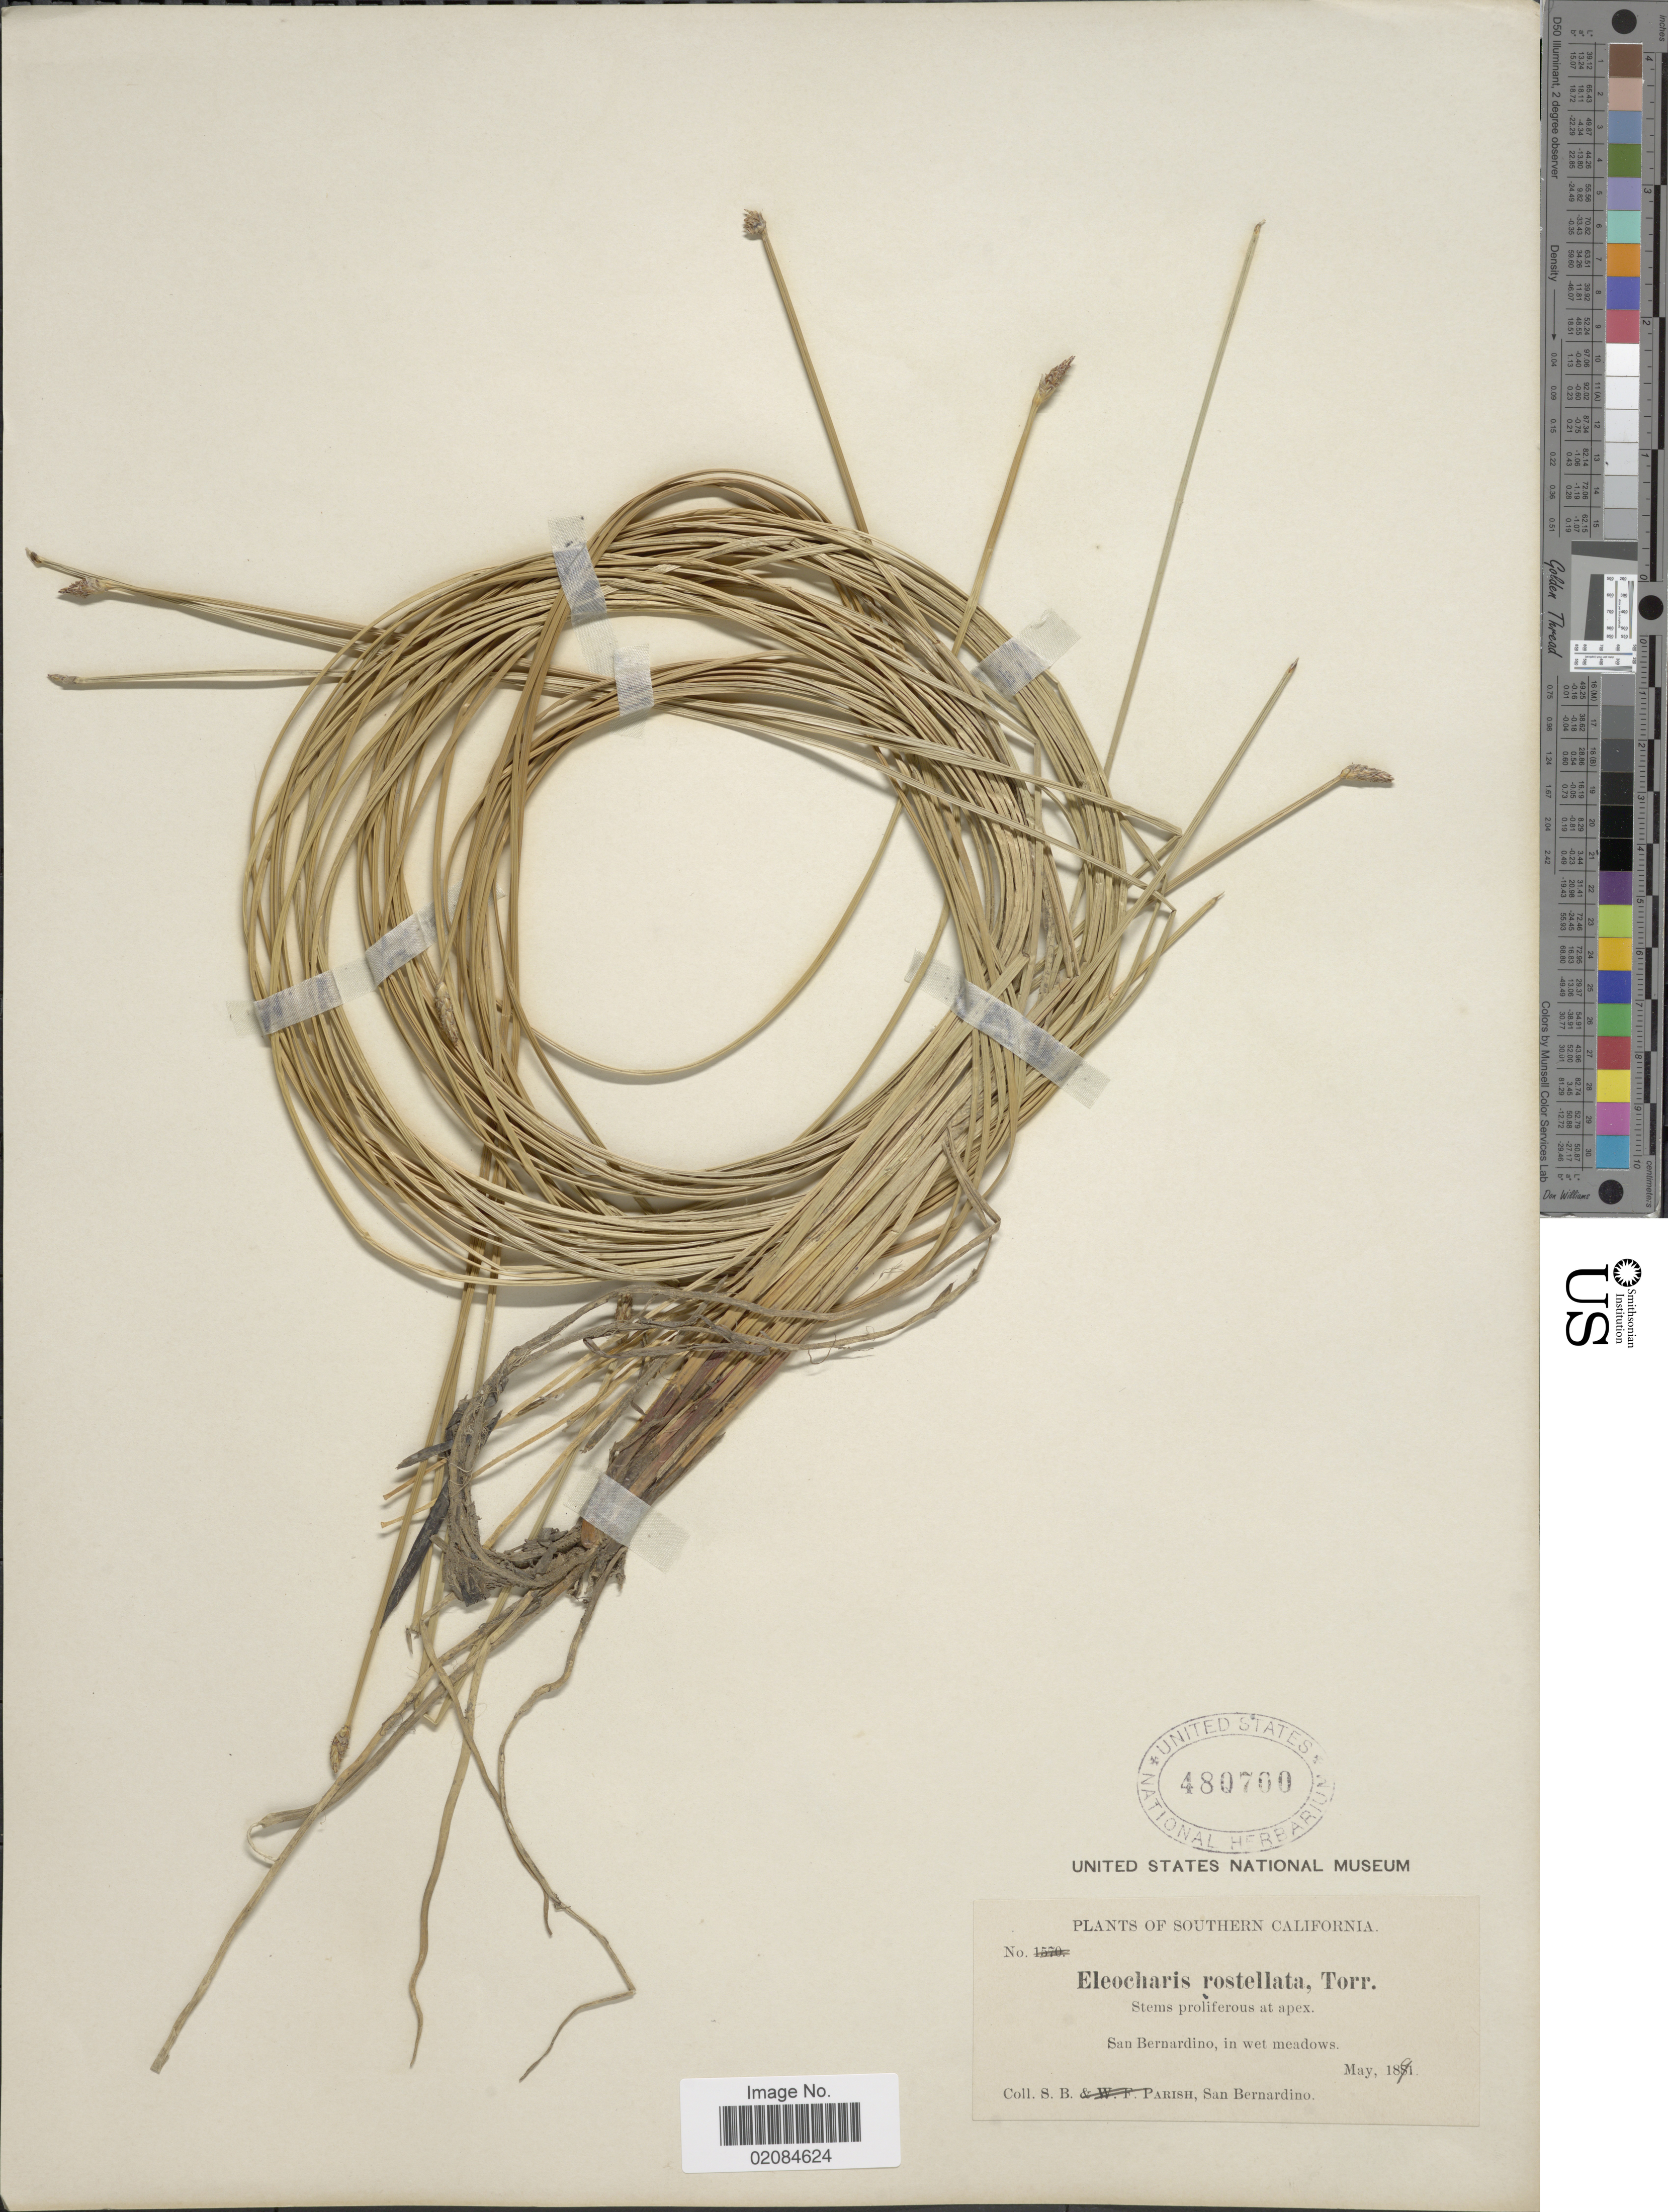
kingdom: Plantae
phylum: Tracheophyta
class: Liliopsida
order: Poales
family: Cyperaceae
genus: Eleocharis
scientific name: Eleocharis rostellata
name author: (Torr.) Torr.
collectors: S. B. Parish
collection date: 1891-05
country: United States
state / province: California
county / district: San Bernardino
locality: Southern California. San Bernardino, in wet meadows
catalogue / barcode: US 480700